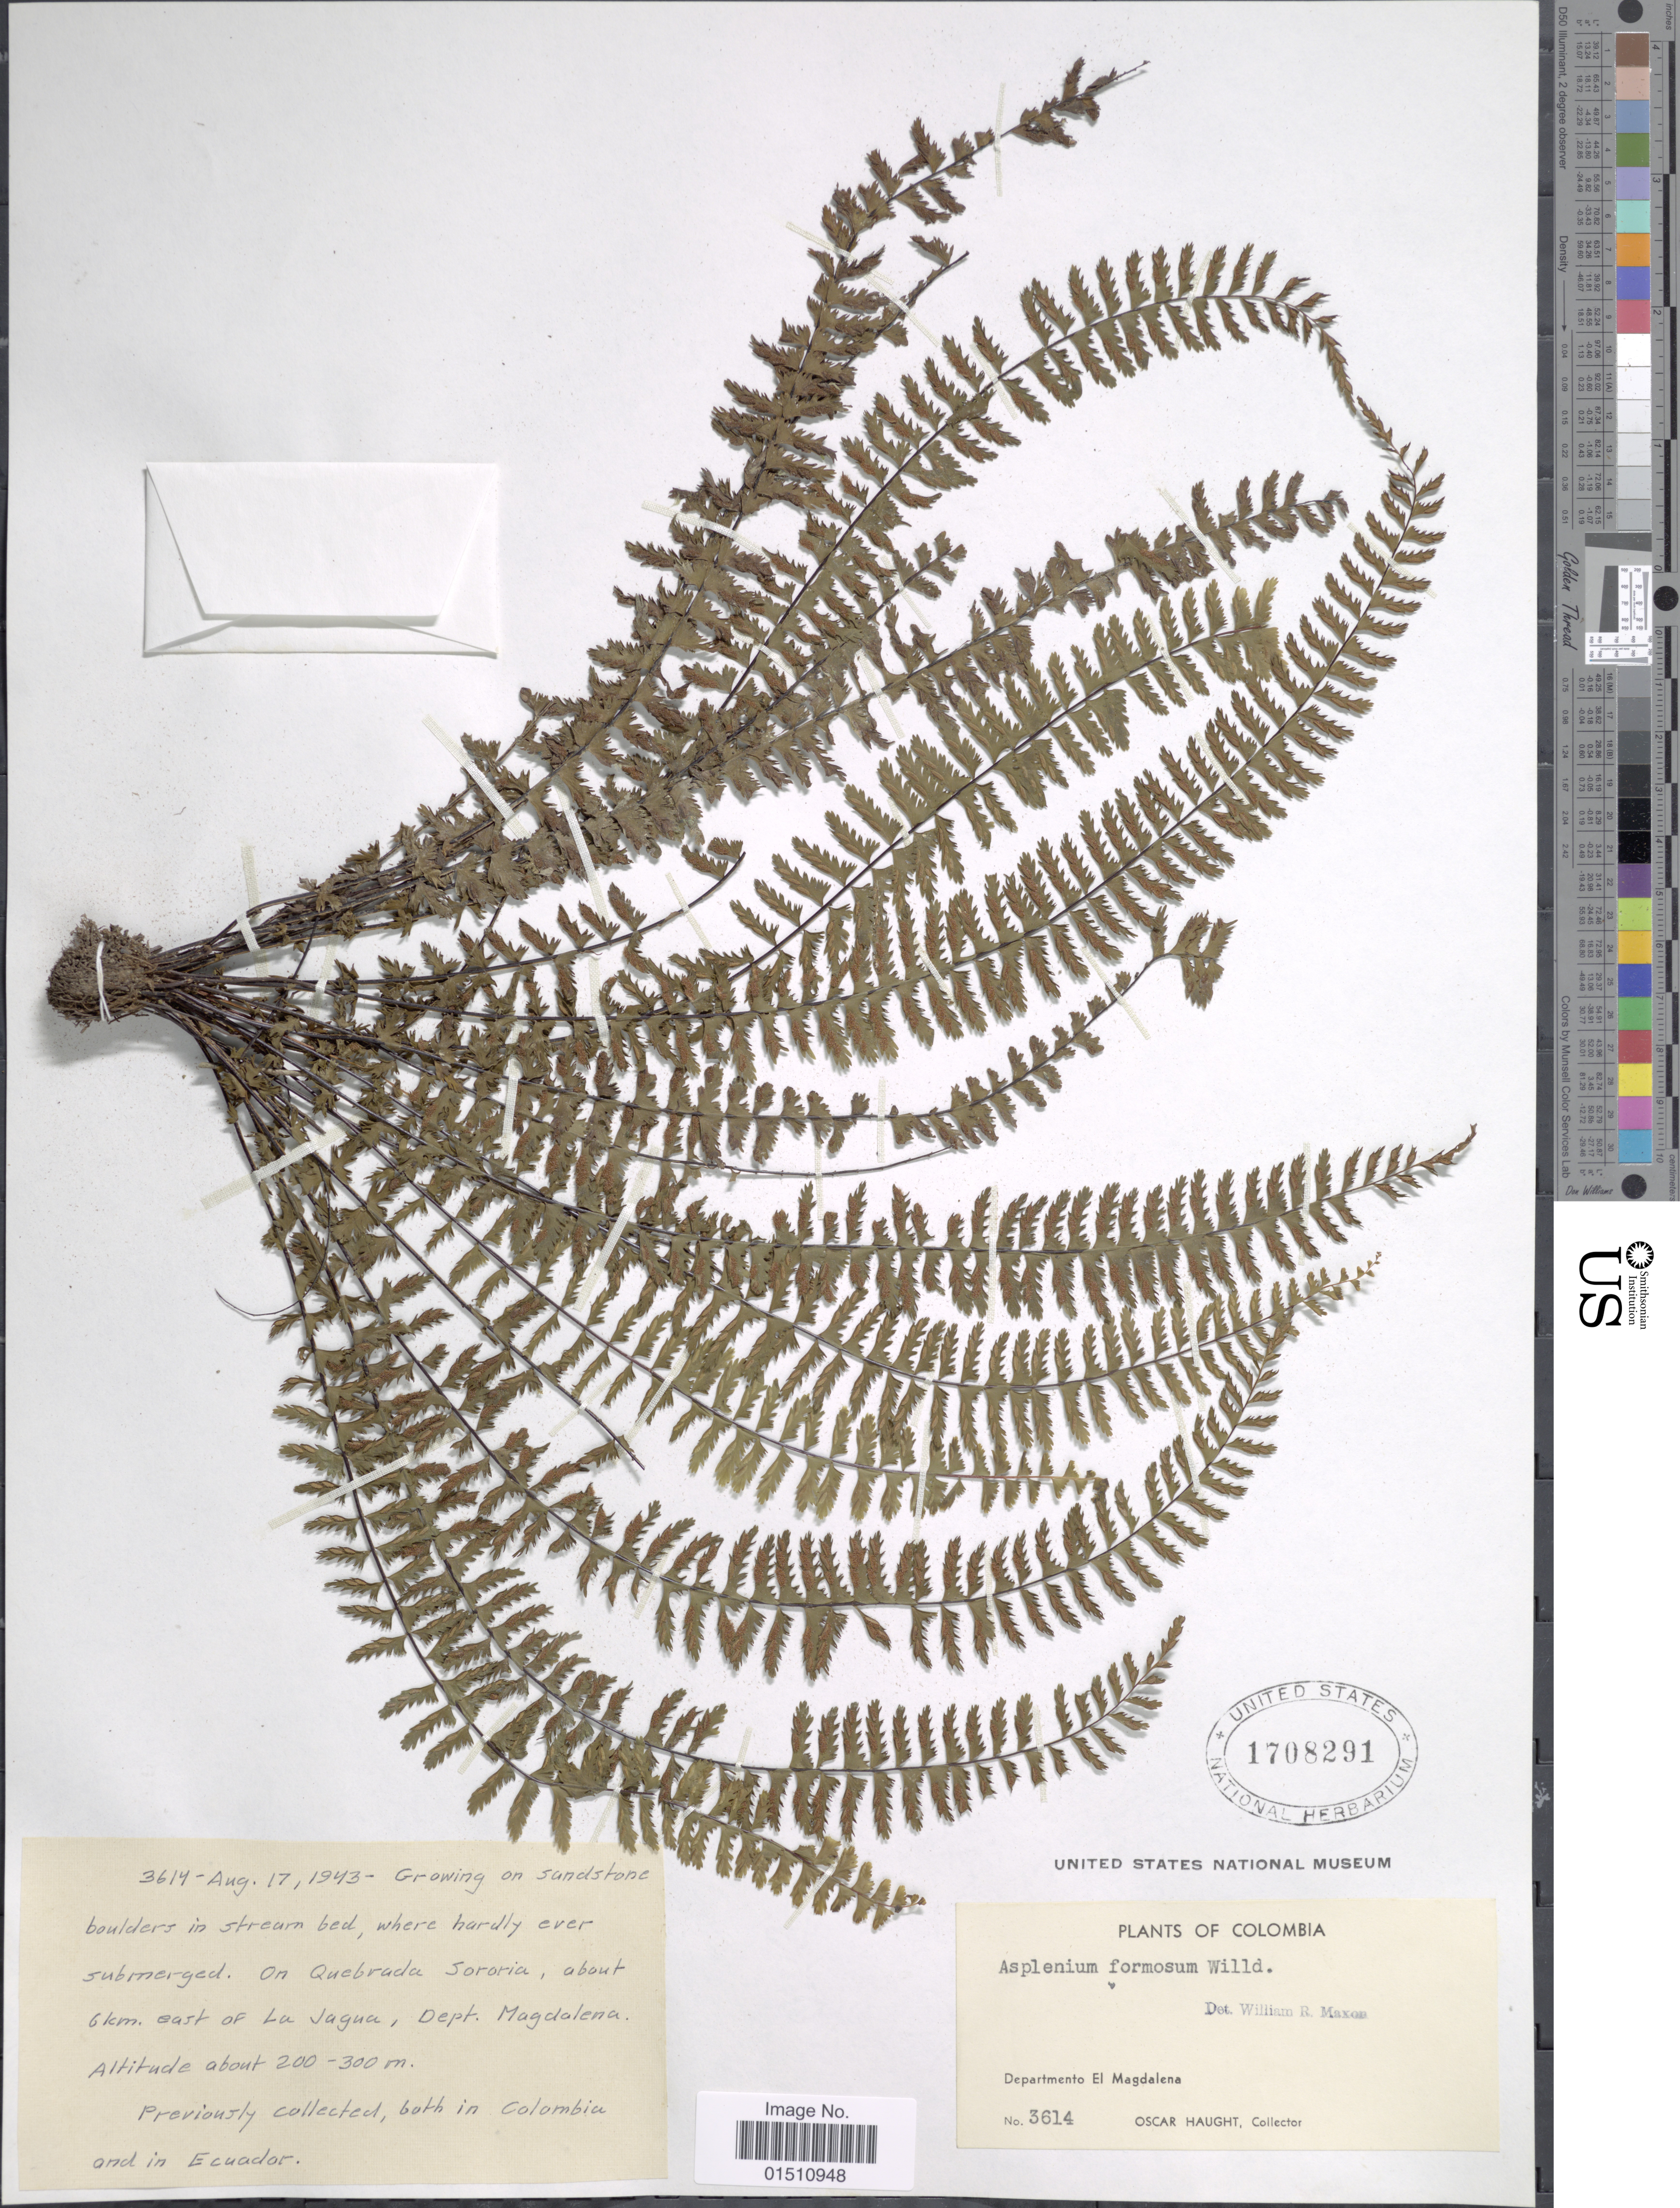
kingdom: Plantae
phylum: Tracheophyta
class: Polypodiopsida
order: Polypodiales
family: Aspleniaceae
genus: Asplenium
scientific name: Asplenium formosum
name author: Willd.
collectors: O. L. Haught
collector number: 3614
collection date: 1943-08-17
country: Colombia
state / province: Magdalena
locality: Colombia, Departamento El Magdalena,on Quebrada Sororia, about 6km. east of La Jugua, Dept. Magdalena.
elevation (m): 200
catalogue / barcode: US 1708291